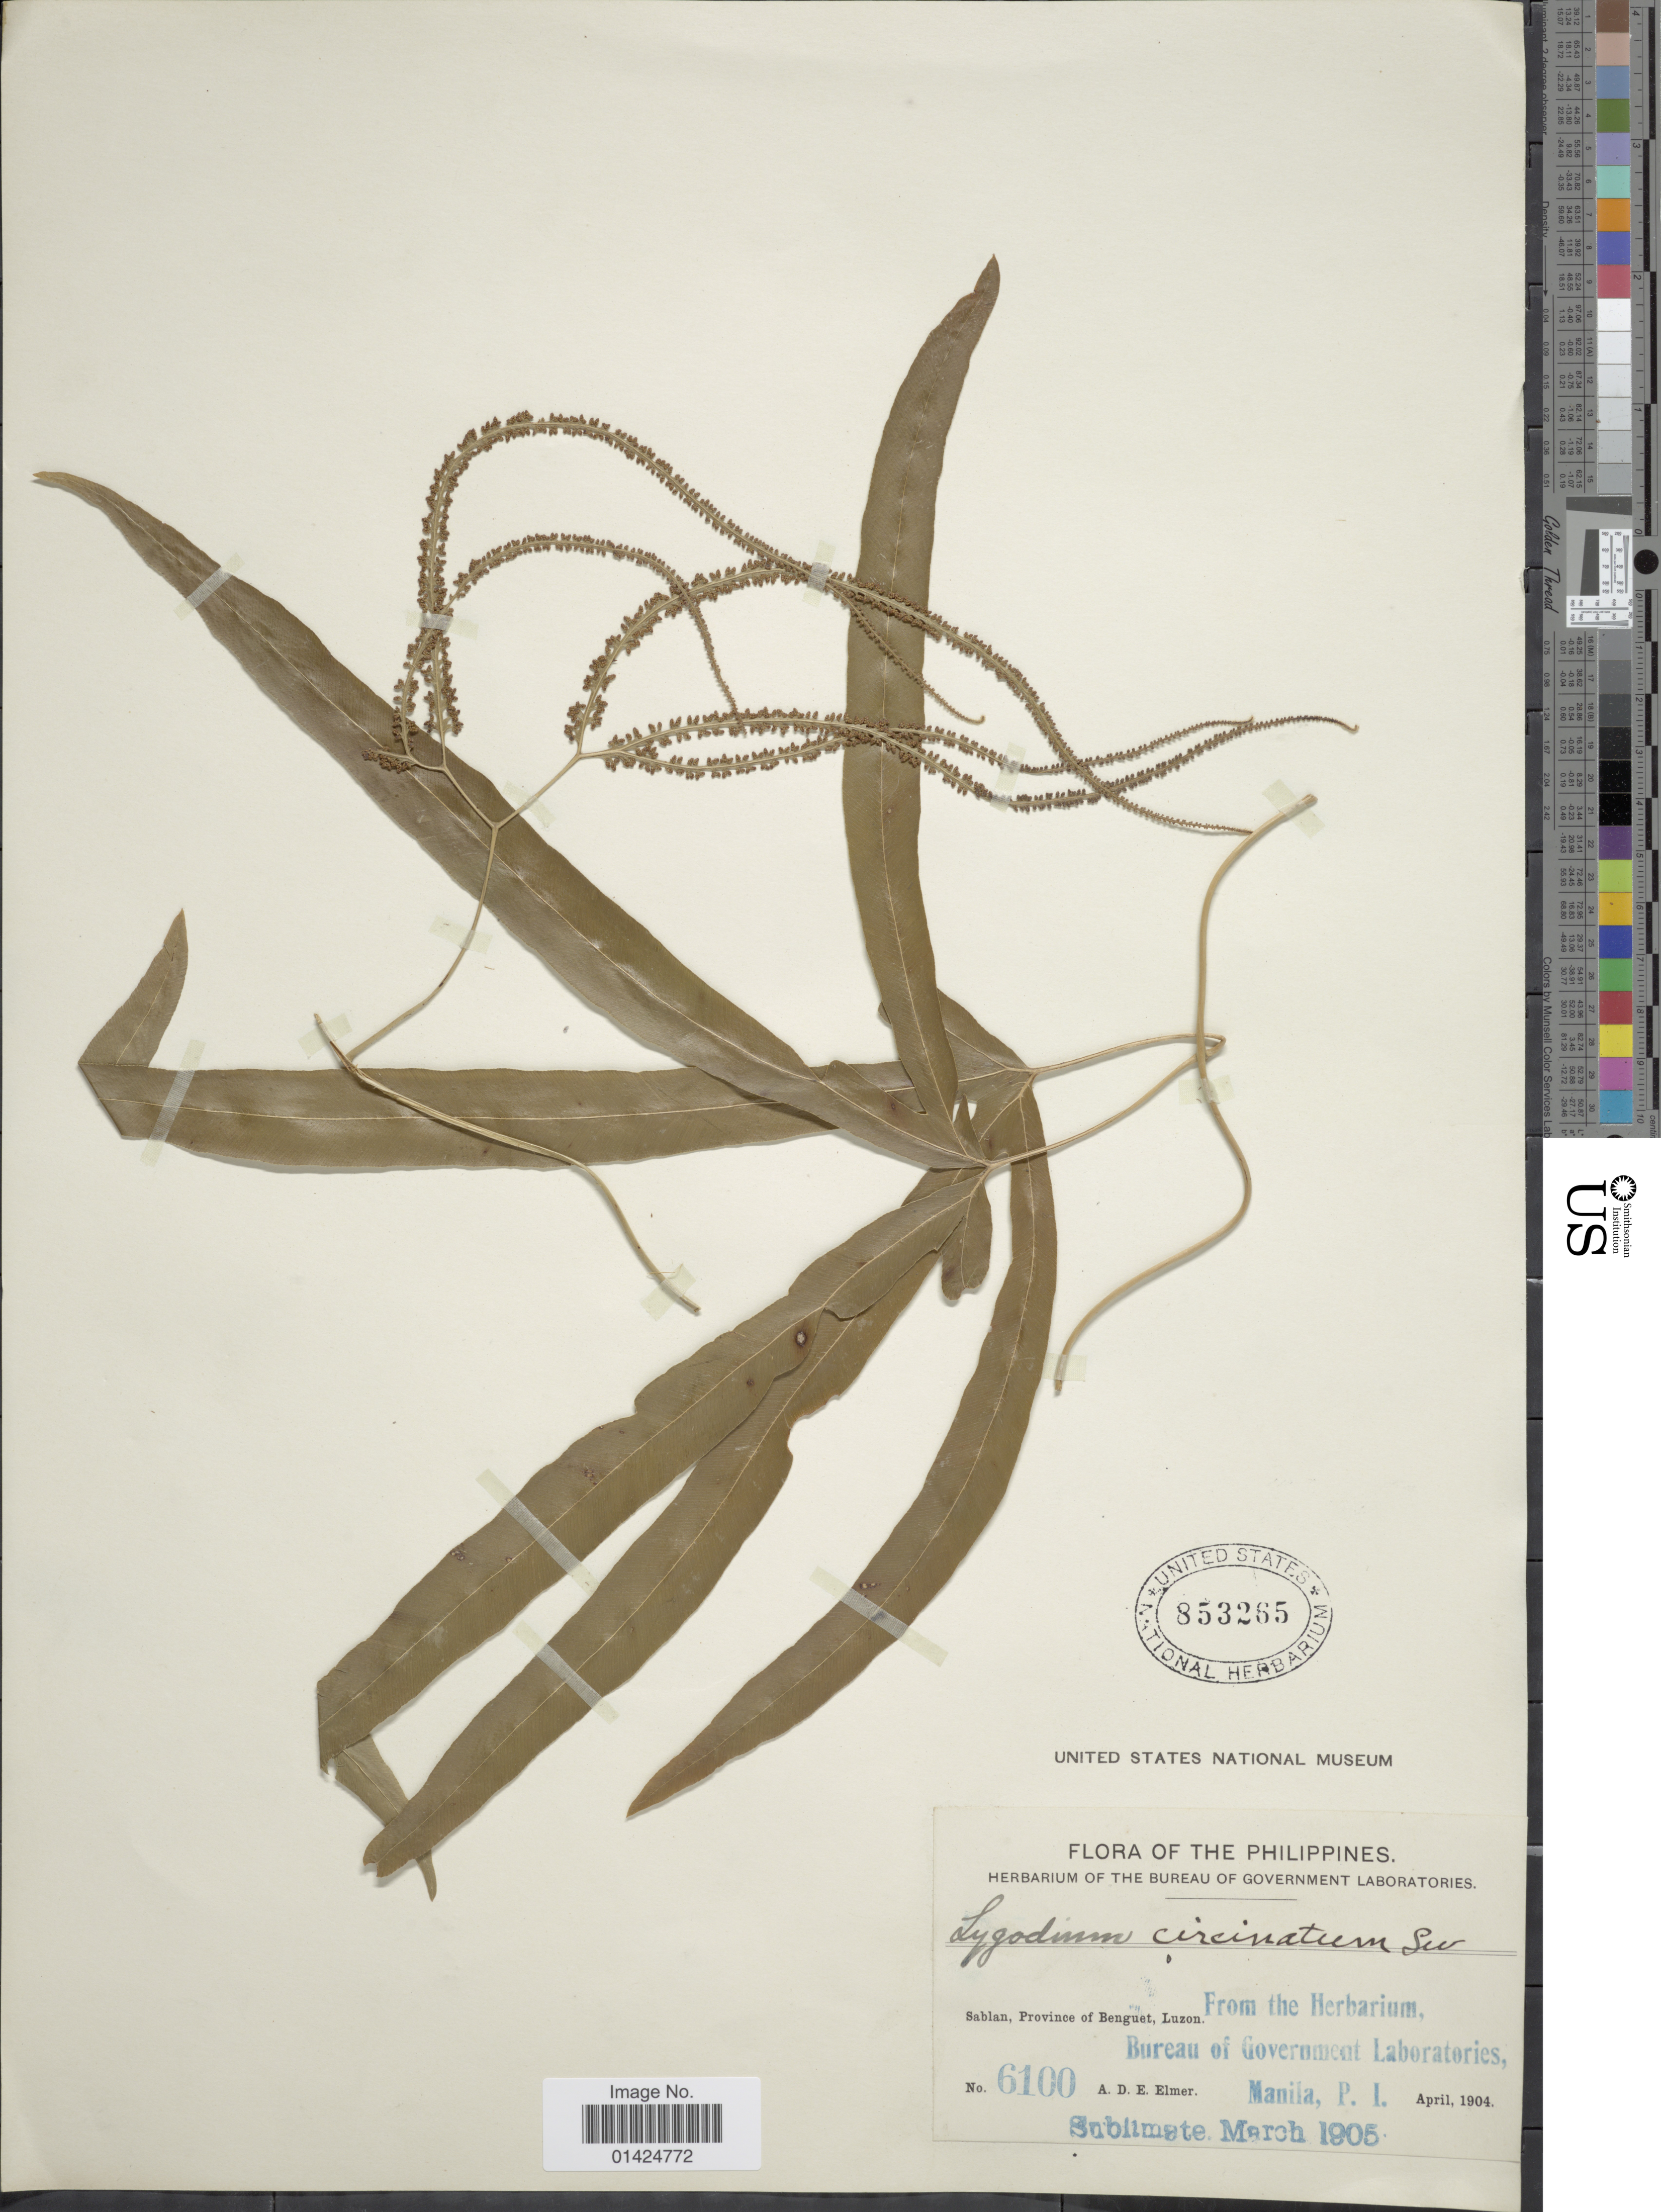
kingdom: Plantae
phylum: Tracheophyta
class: Polypodiopsida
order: Schizaeales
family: Lygodiaceae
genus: Lygodium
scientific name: Lygodium circinnatum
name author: (Burm. f.) Sw.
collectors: A. D. E. Elmer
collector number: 6100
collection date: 1904-04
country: Philippines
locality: Sablan,province of Benguet,Luzon.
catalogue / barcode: US 853265